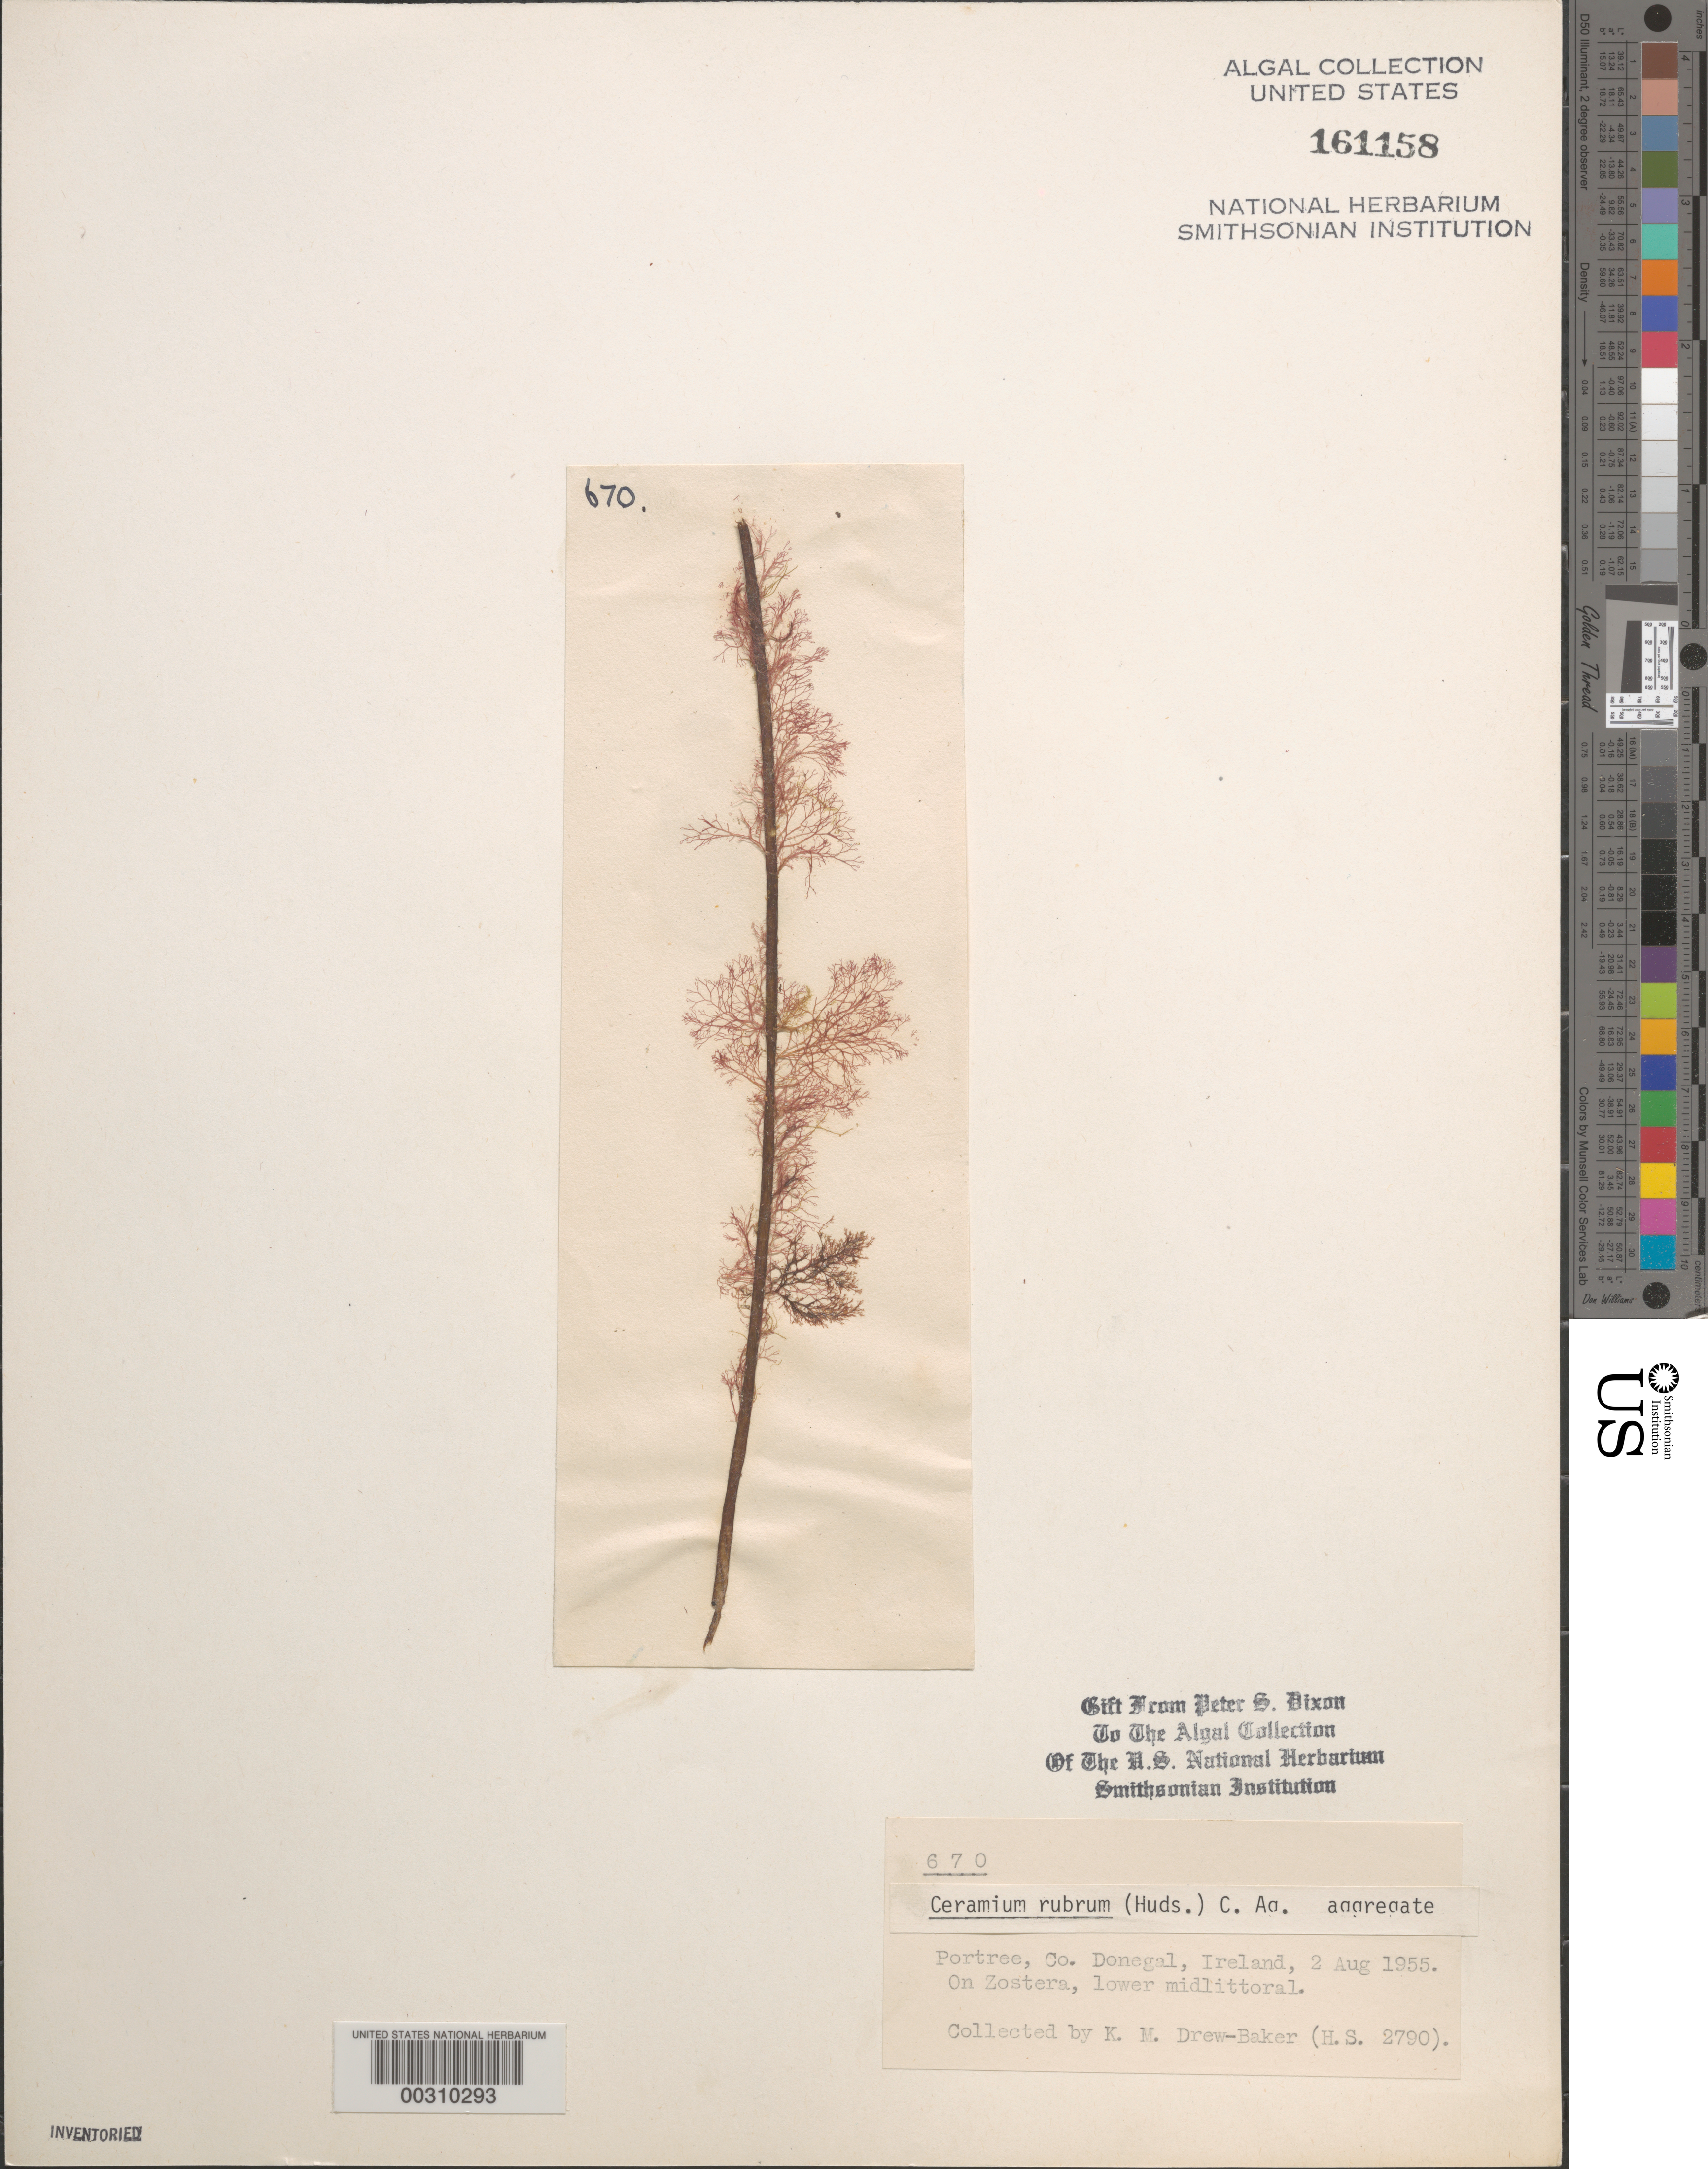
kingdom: Plantae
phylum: Rhodophyta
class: Florideophyceae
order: Ceramiales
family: Ceramiaceae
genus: Ceramium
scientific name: Ceramium rubrum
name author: C. Agardh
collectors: K. M. Drew-Baker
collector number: PSD 670 & HS 2790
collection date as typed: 02 Aug 1955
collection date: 1955-08-02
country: Ireland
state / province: Ulster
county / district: Donegal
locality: Portree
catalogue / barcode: US 161158